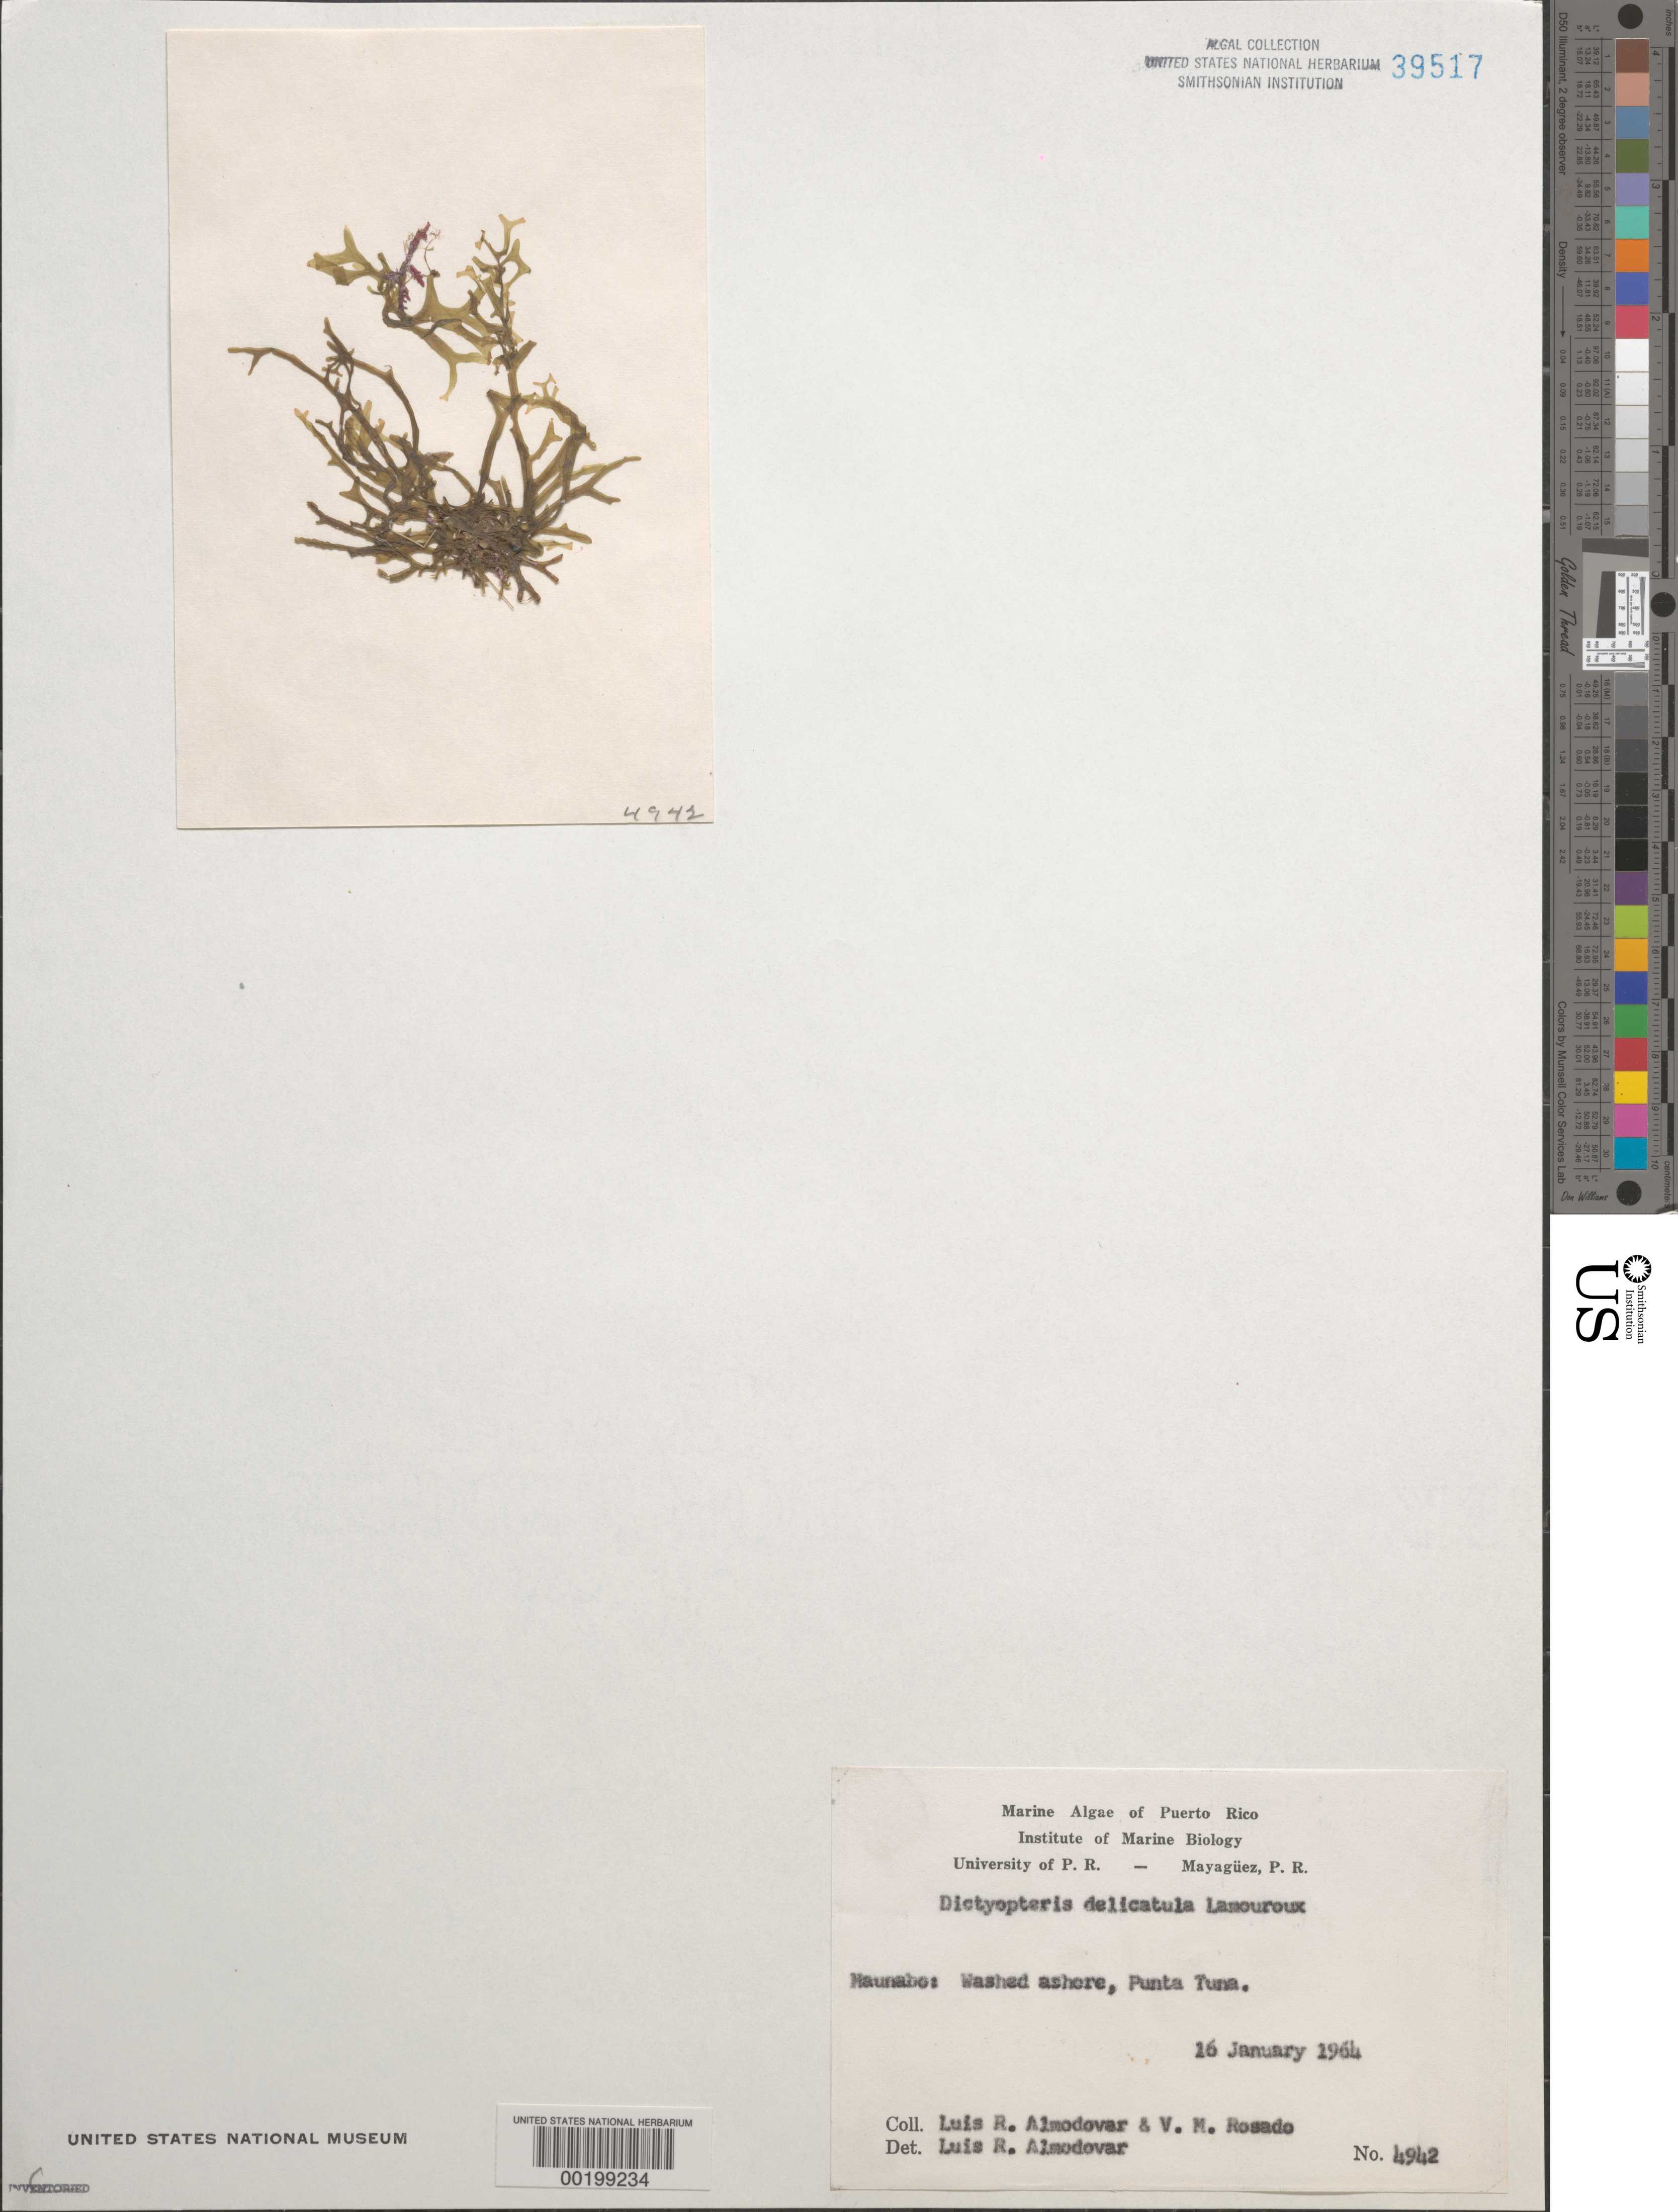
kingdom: Chromista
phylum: Ochrophyta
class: Phaeophyceae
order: Dictyotales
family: Dictyotaceae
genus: Dictyopteris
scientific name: Dictyopteris delicatula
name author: J.V.Lamouroux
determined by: Almodovar, L. R.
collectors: L. Almodovar & V. Rosado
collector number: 4942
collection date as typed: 16 Jan 1964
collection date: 1964-01-16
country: Puerto Rico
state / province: Maunabo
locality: Punta tuna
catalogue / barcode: US 39517